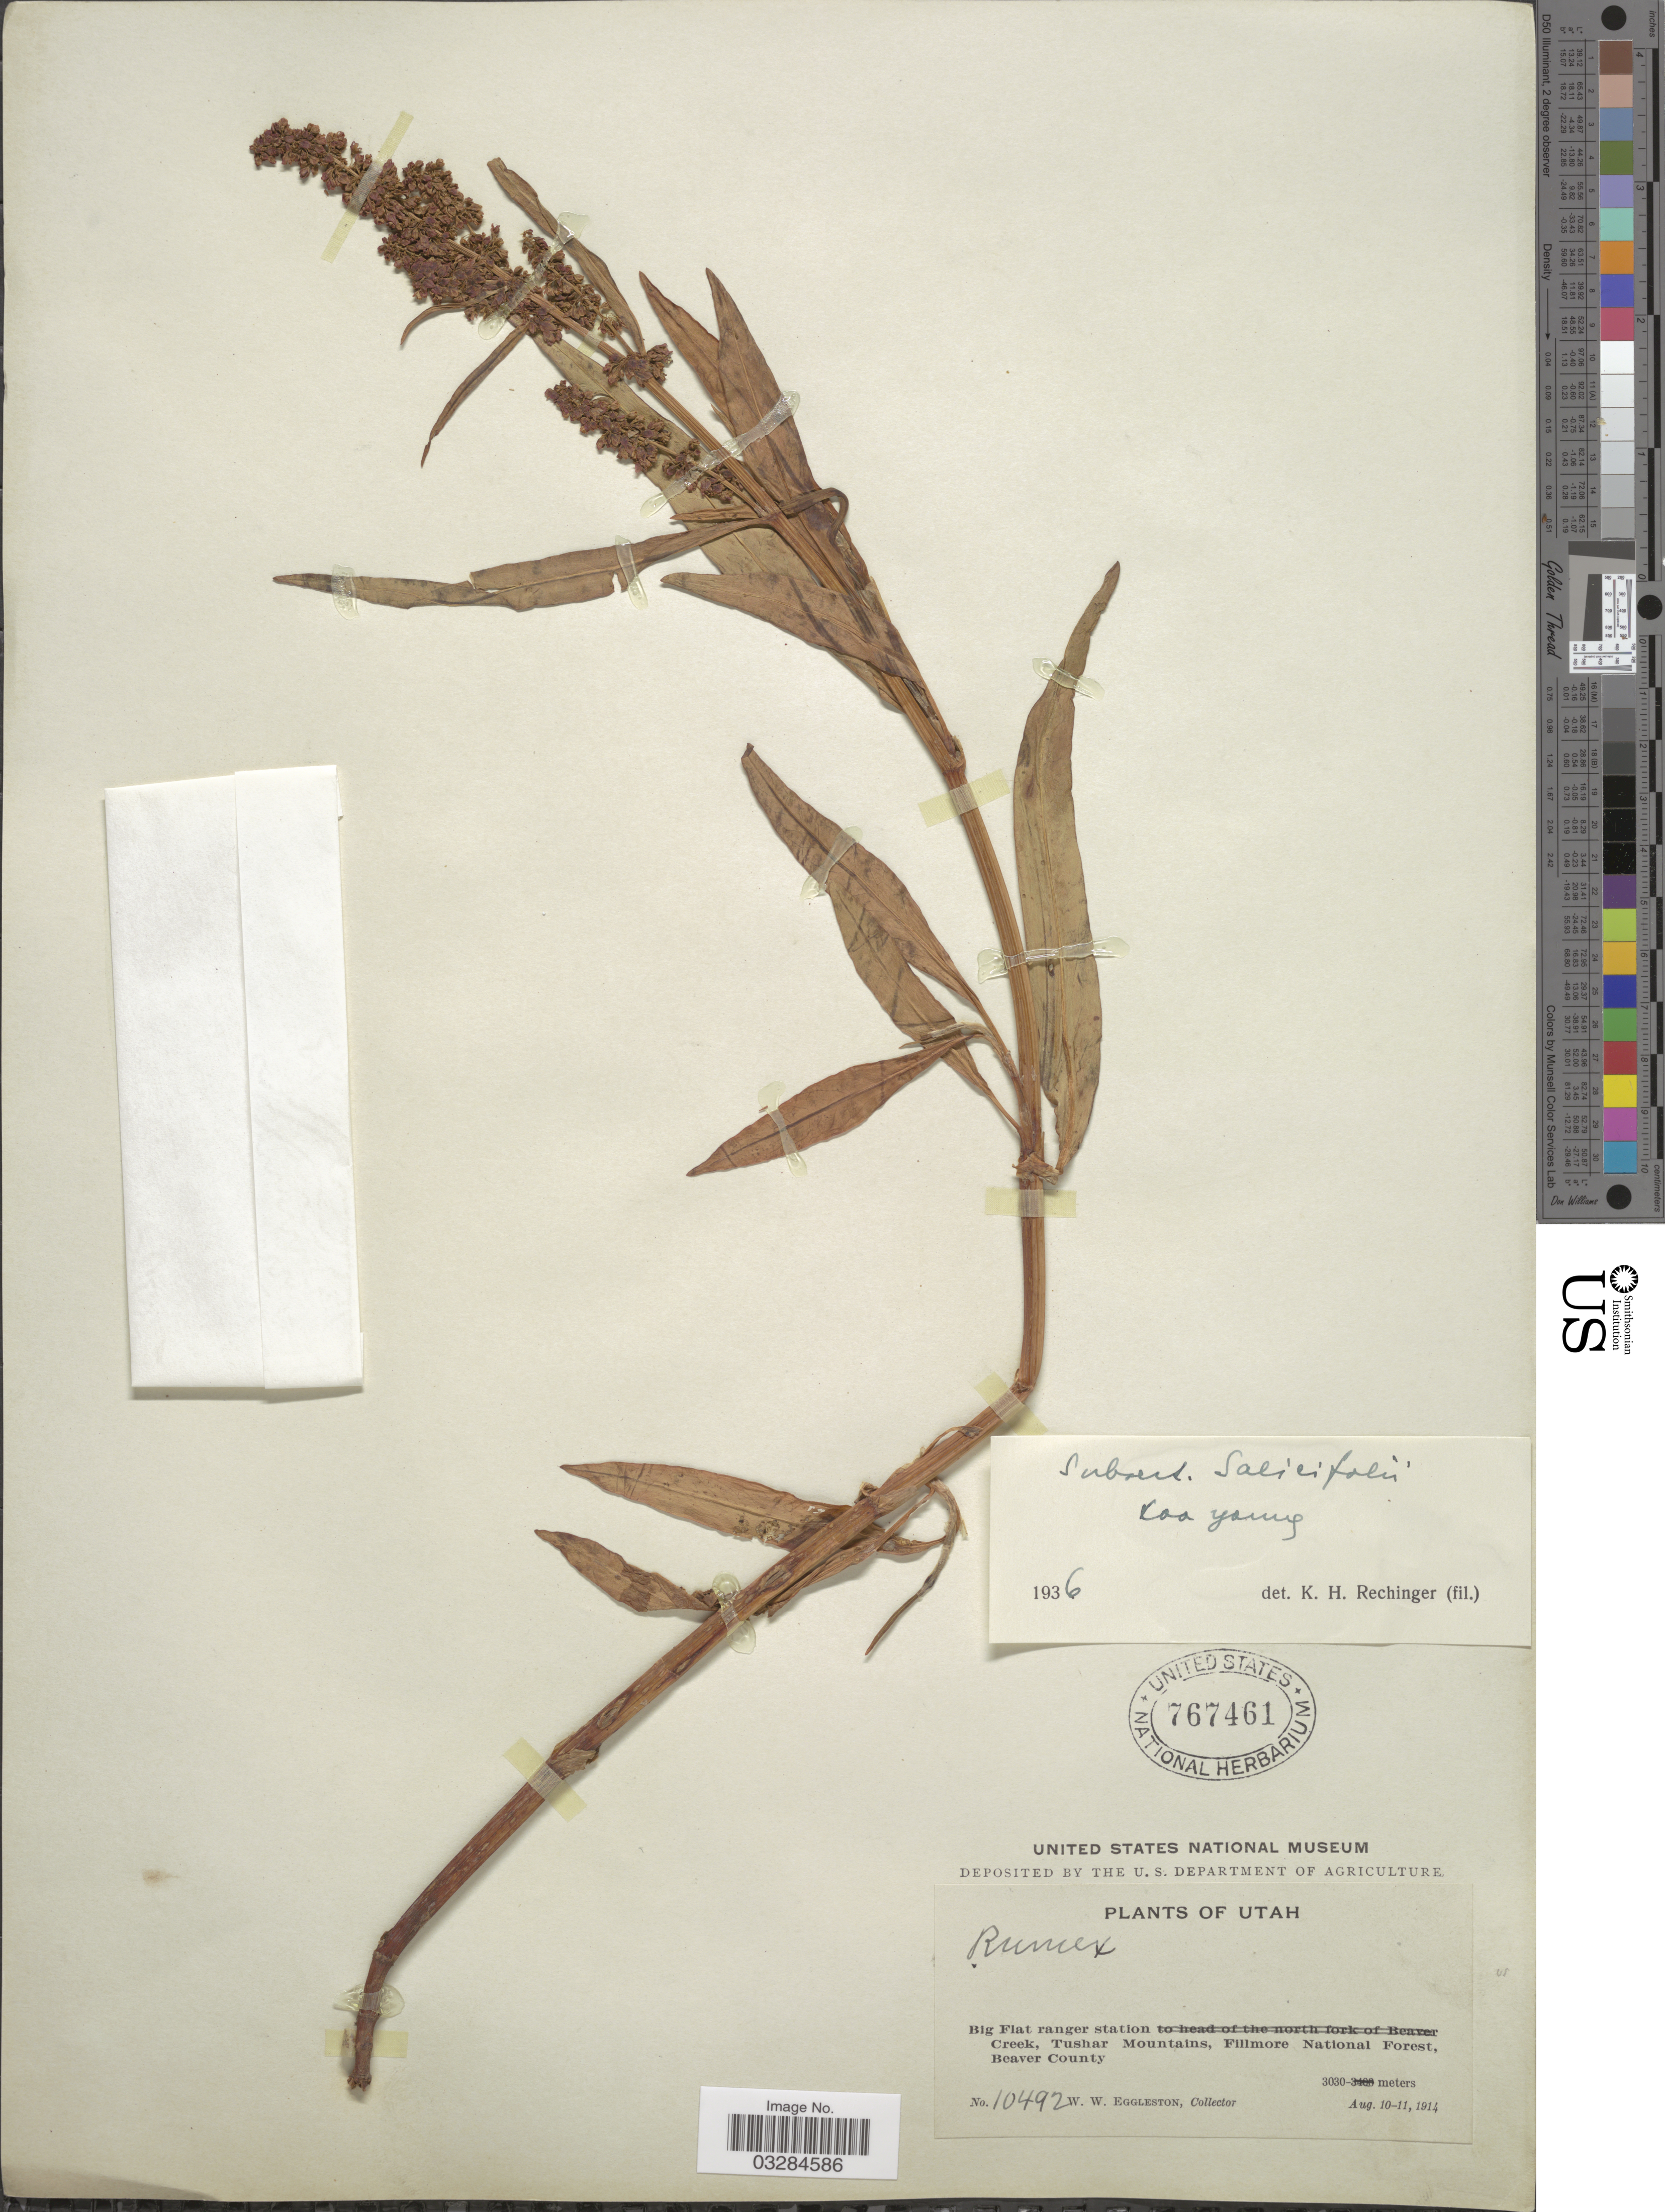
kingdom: Plantae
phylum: Tracheophyta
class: Magnoliopsida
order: Caryophyllales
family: Polygonaceae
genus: Rumex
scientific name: Rumex salicifolius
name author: Weinm.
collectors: W. W. Eggleston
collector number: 10492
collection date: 1914-08-10/1914-08-11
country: United States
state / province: Utah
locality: Big Flat ranger station Creek, Tushar Mountains, Fillmore National Forest, Beaver County.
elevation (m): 3030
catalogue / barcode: US 767461